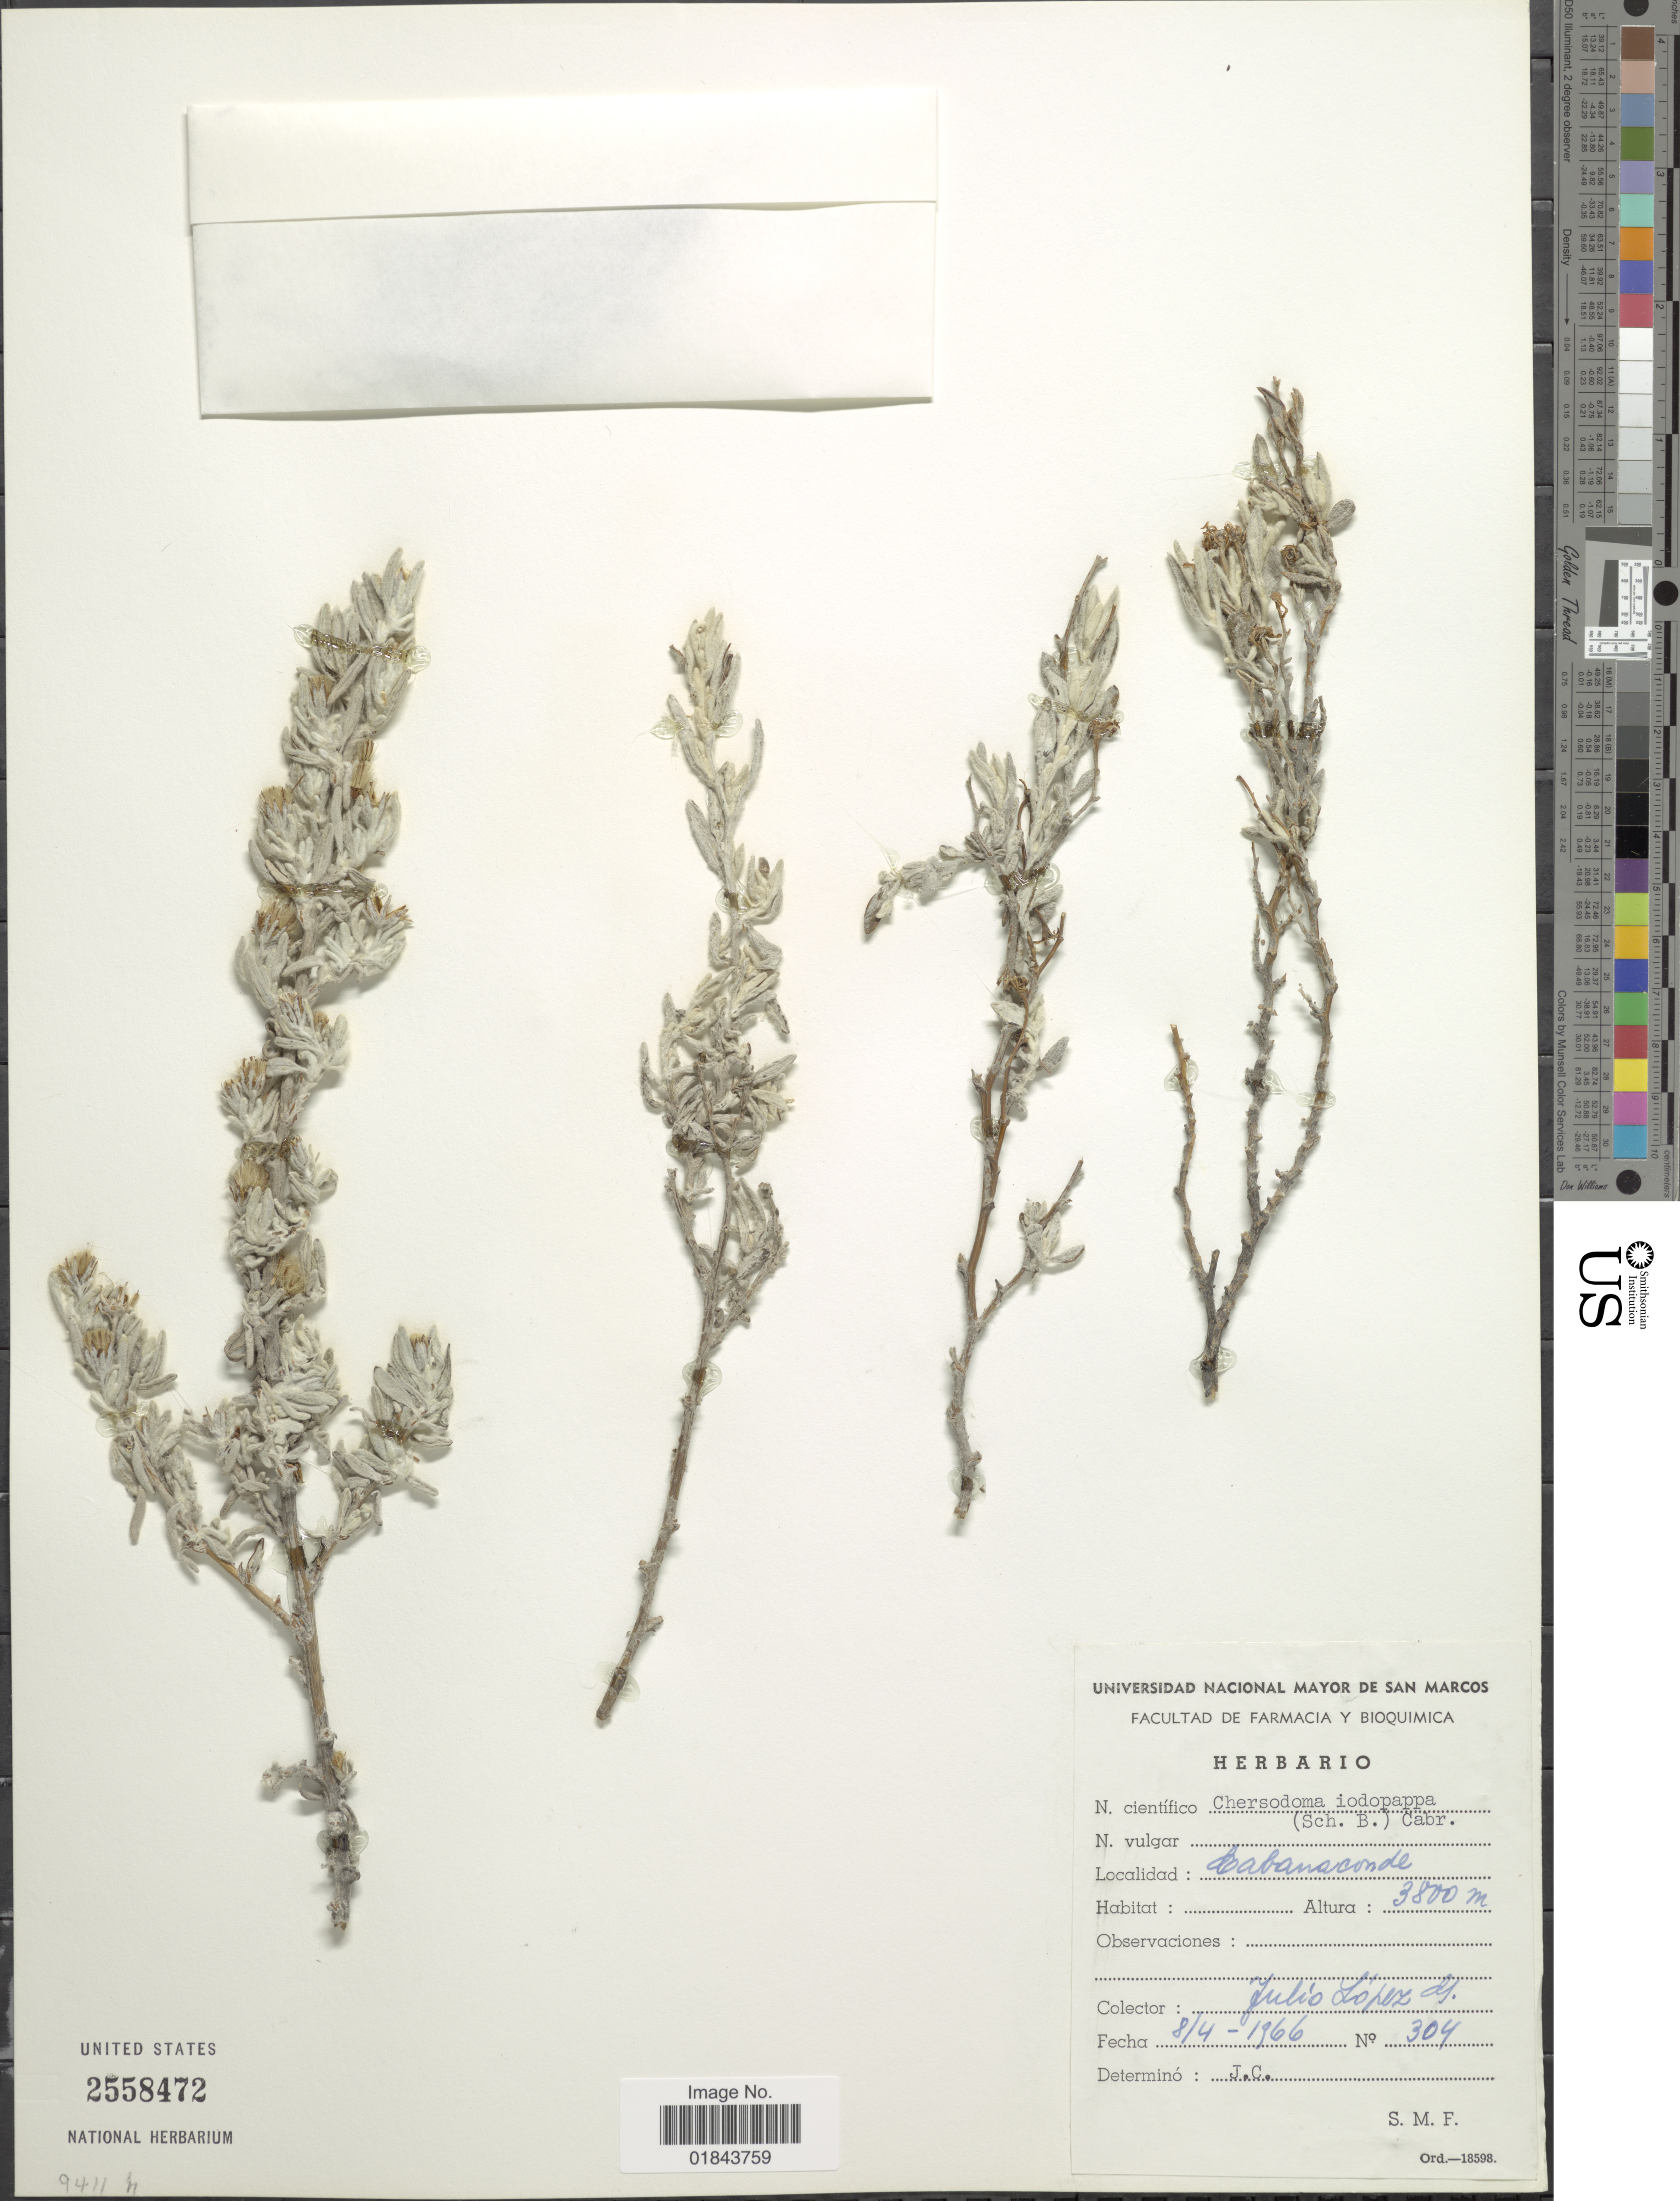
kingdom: Plantae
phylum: Tracheophyta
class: Magnoliopsida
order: Asterales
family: Asteraceae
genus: Chersodoma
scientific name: Chersodoma jodopappa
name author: (Sch. Bip.) Cabrera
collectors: J. López G.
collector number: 304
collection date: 1966-04-08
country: Peru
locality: Cabanaconde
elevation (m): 3800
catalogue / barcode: US 2558472